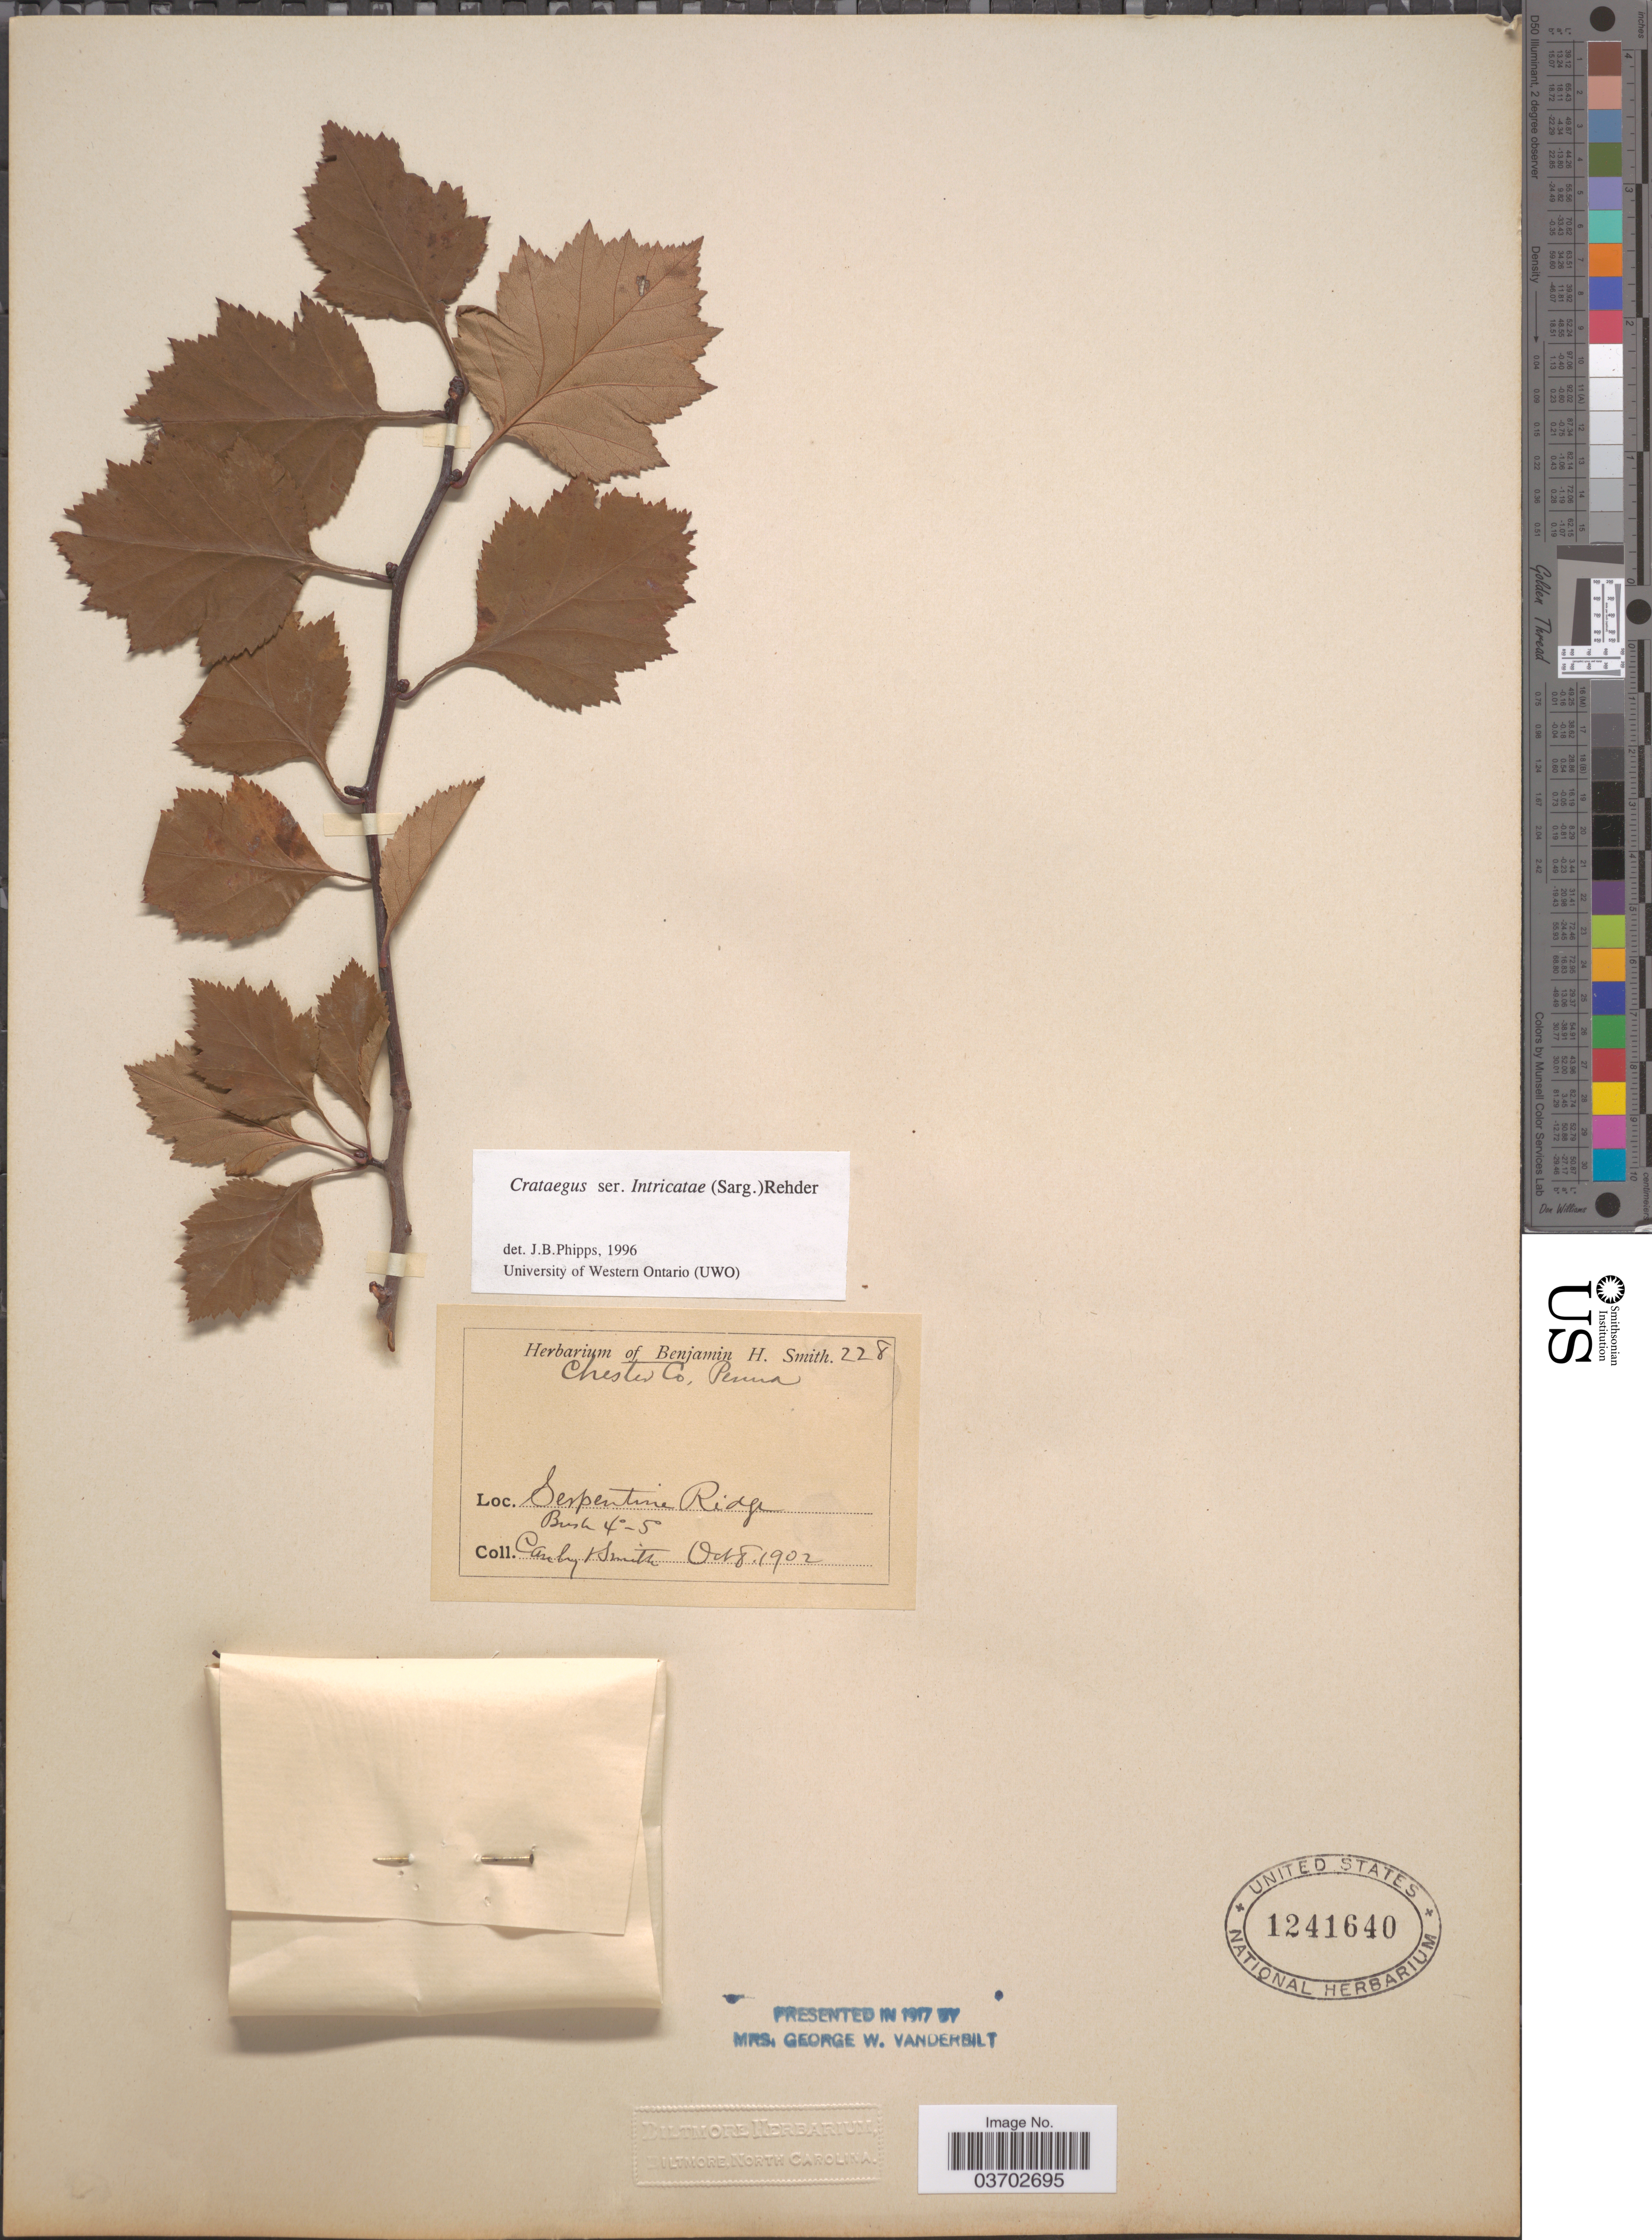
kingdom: Plantae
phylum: Tracheophyta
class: Magnoliopsida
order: Rosales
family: Rosaceae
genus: Crataegus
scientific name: Crataegus sp.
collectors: Canby & B. H. Smith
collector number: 228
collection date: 1902-10-08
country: United States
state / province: Pennsylvania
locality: Chester Co. Serpentine Ridge.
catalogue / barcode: US 1241640